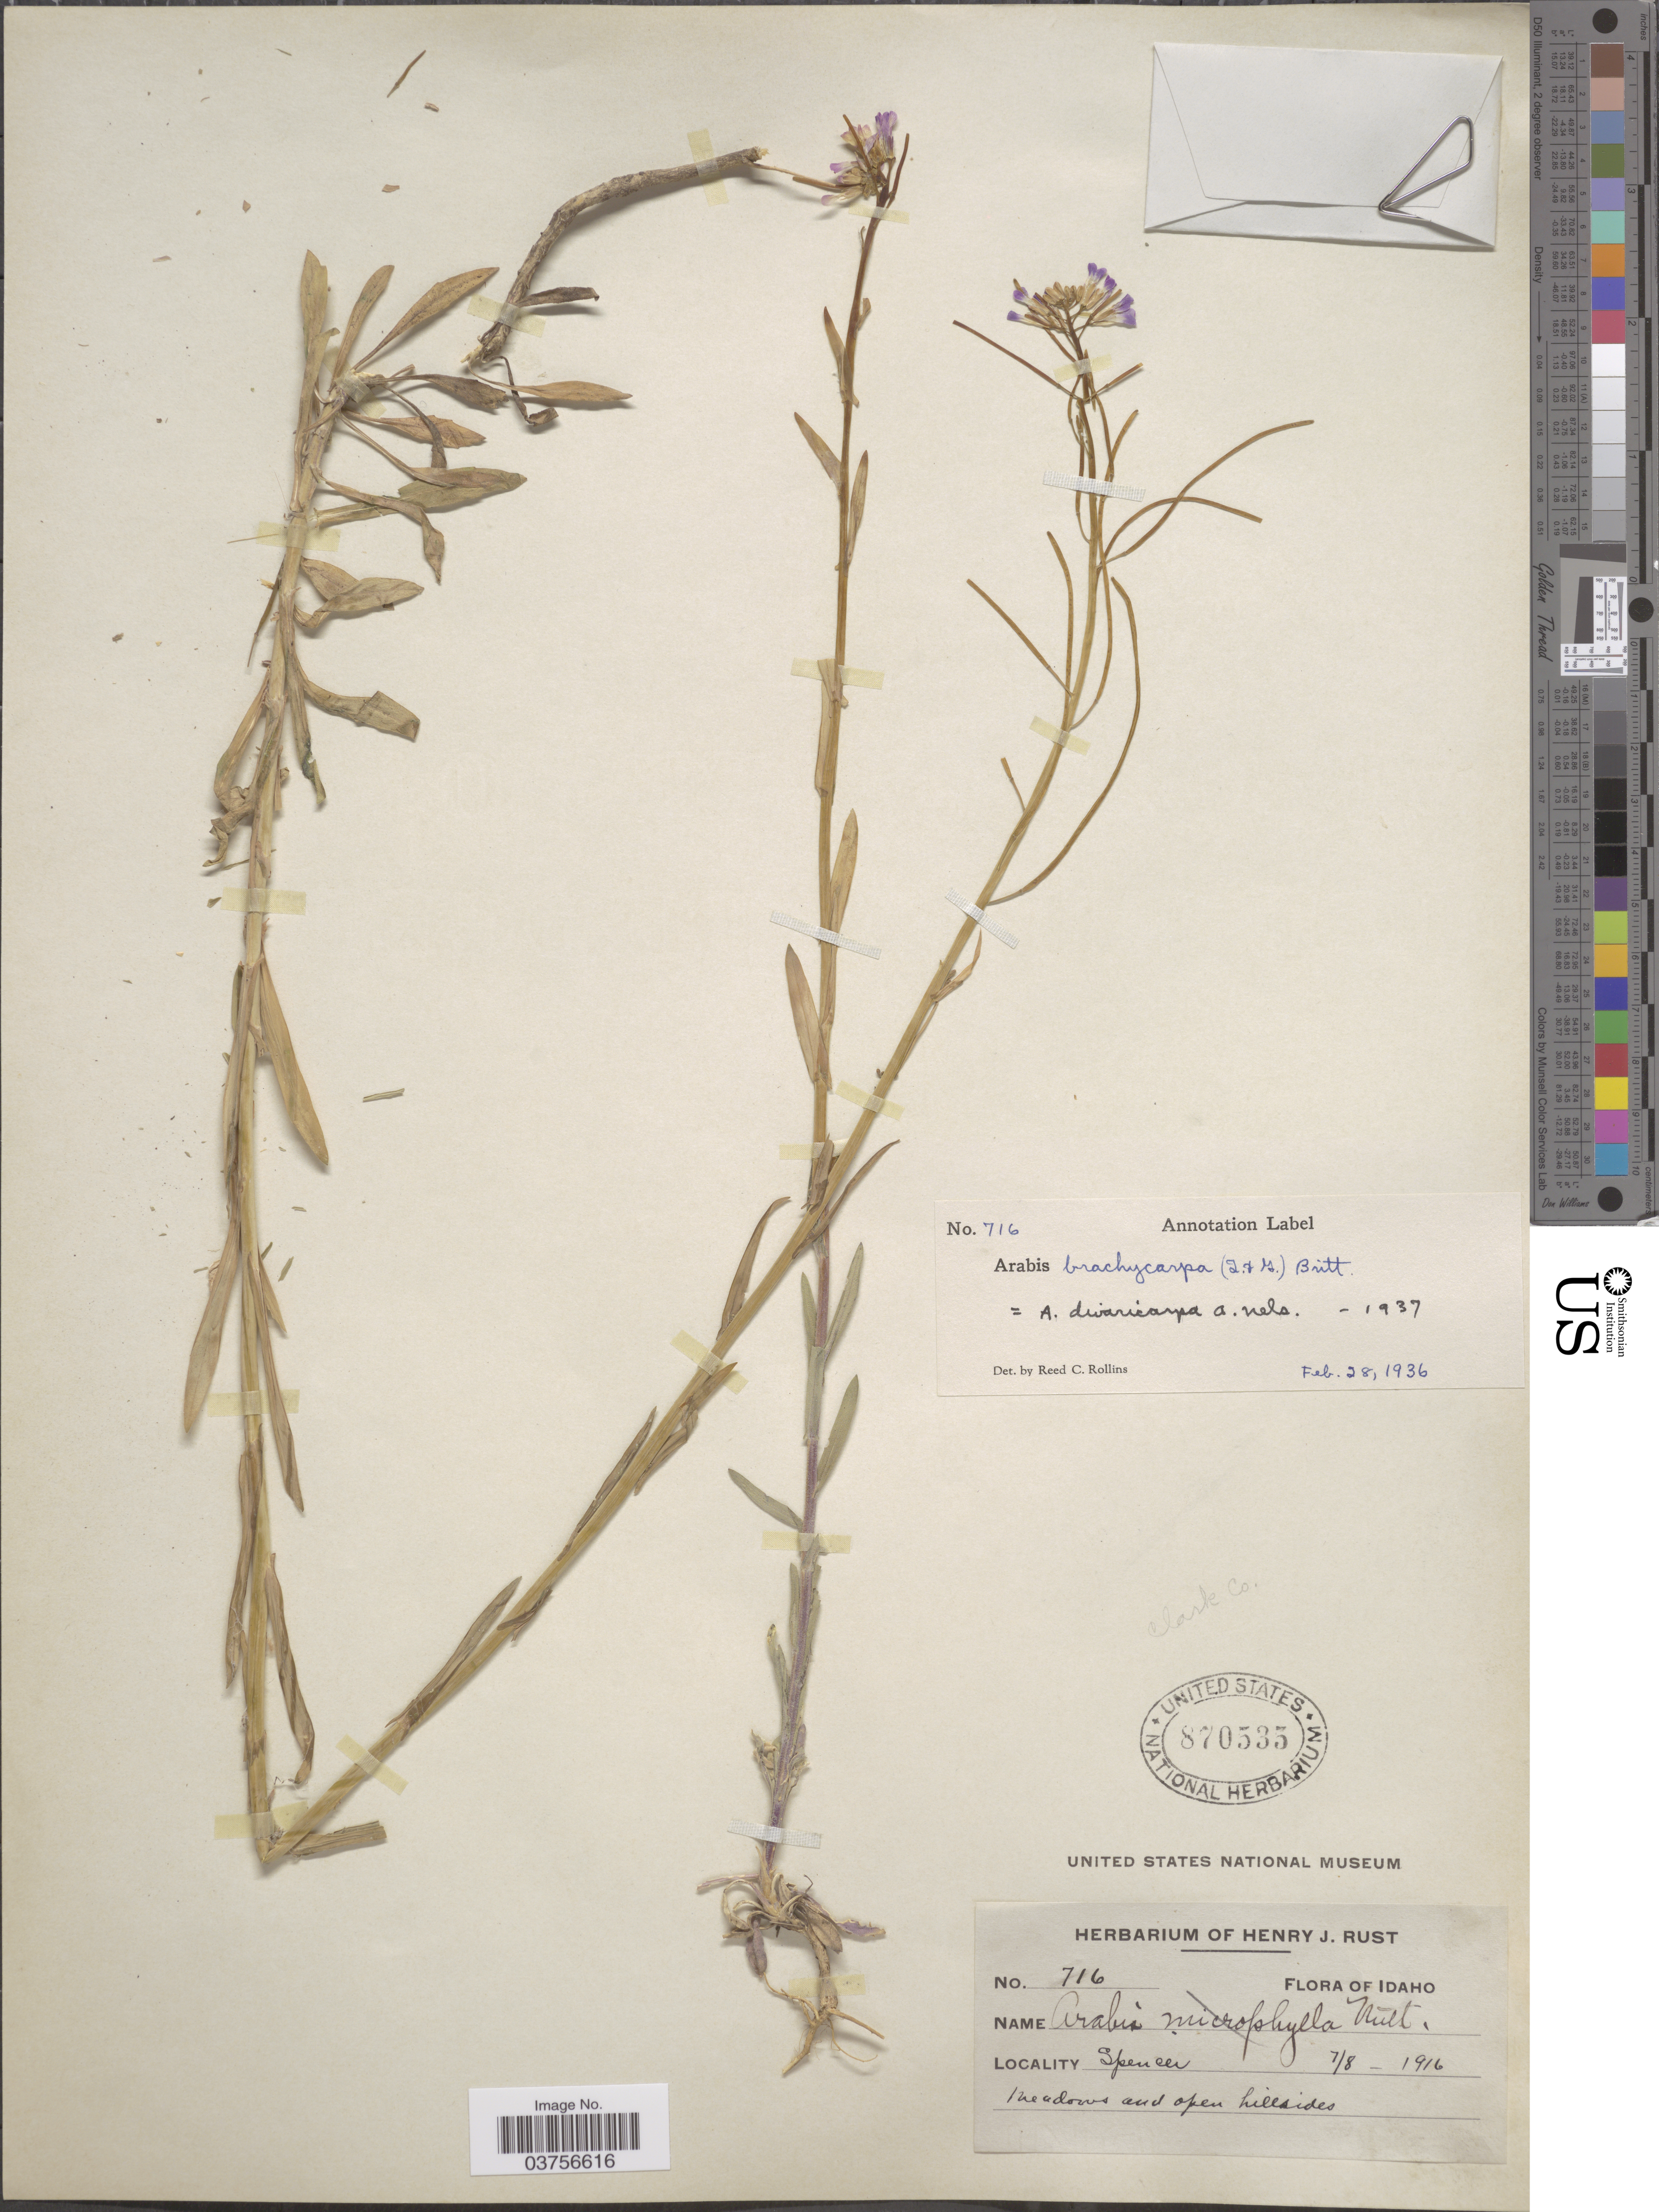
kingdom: Plantae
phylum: Tracheophyta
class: Magnoliopsida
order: Brassicales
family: Brassicaceae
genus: Arabis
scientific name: Arabis divaricarpa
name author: A. Nelson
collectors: ex herb. Henry J. Rust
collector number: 716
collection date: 1916-07-08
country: United States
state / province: Idaho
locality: Spencer.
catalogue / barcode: US 870535